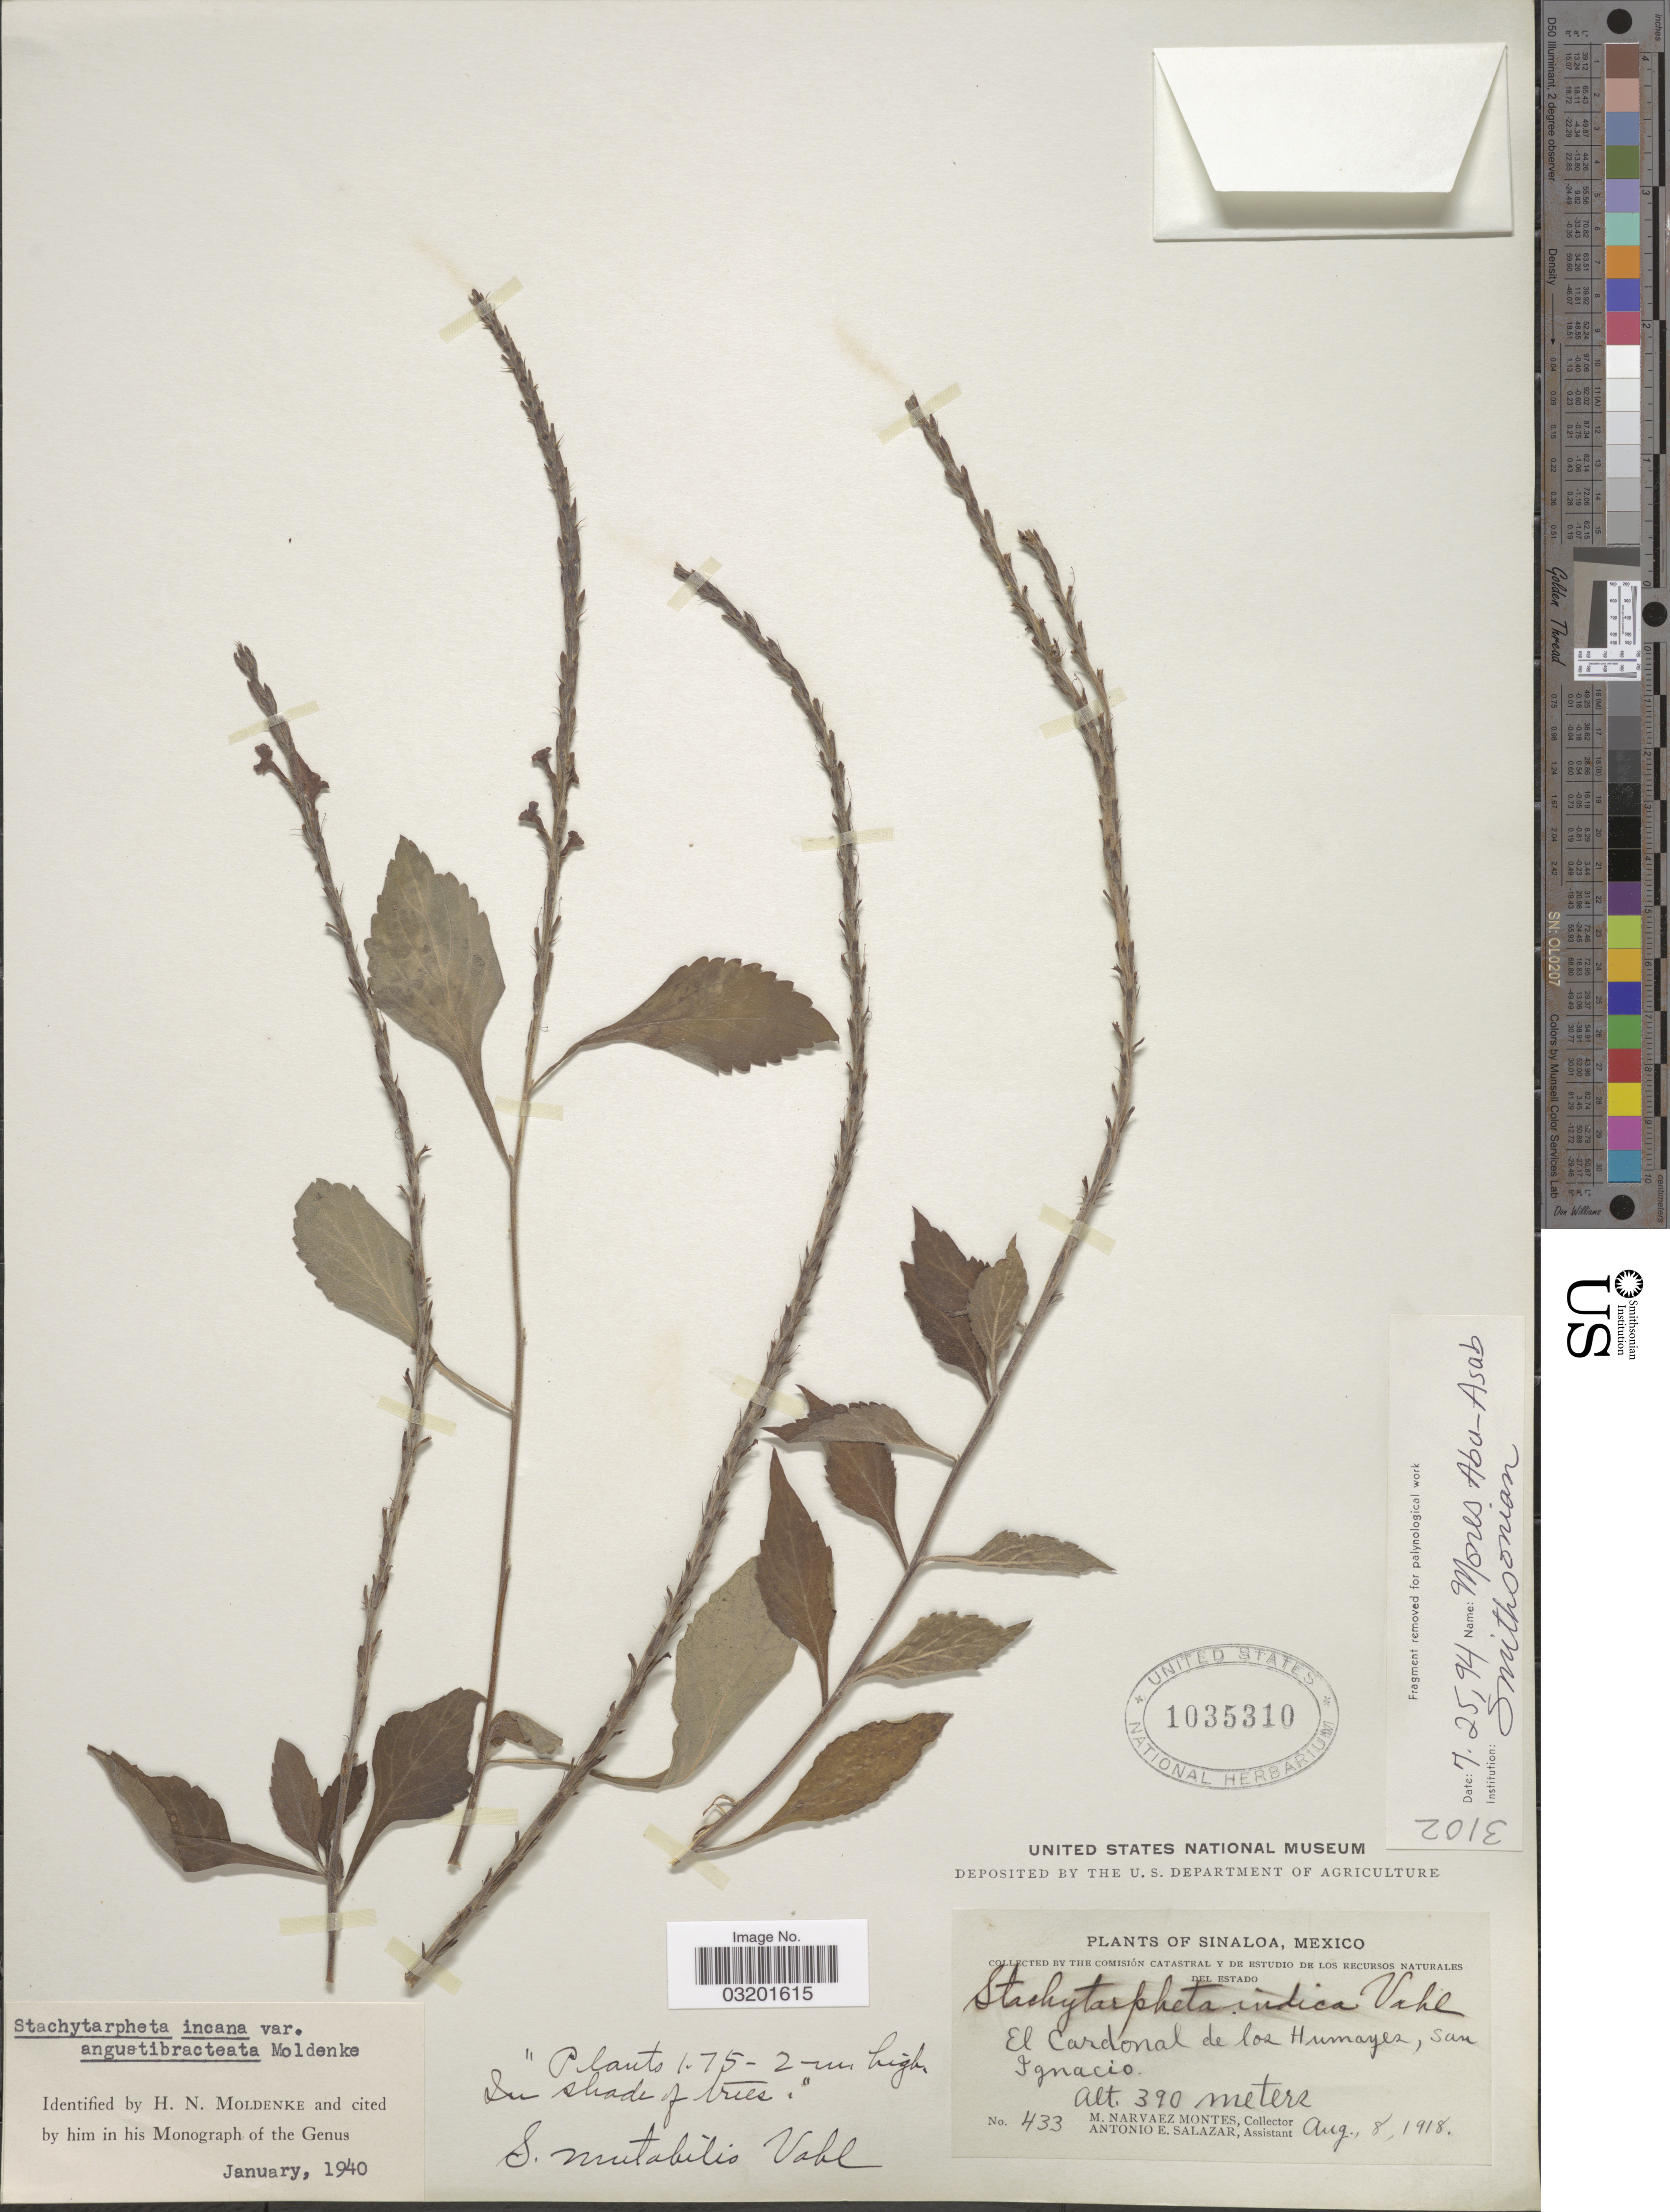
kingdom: Plantae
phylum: Tracheophyta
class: Magnoliopsida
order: Lamiales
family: Verbenaceae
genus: Stachytarpheta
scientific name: Stachytarpheta incana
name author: Moldenke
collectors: M. Narvaez-Montes & A. E. Salazar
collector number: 433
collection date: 1918-08-08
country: Mexico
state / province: Sinaloa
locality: El Cardonal de los Humayes, San Ignacio.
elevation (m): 390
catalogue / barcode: US 1035310